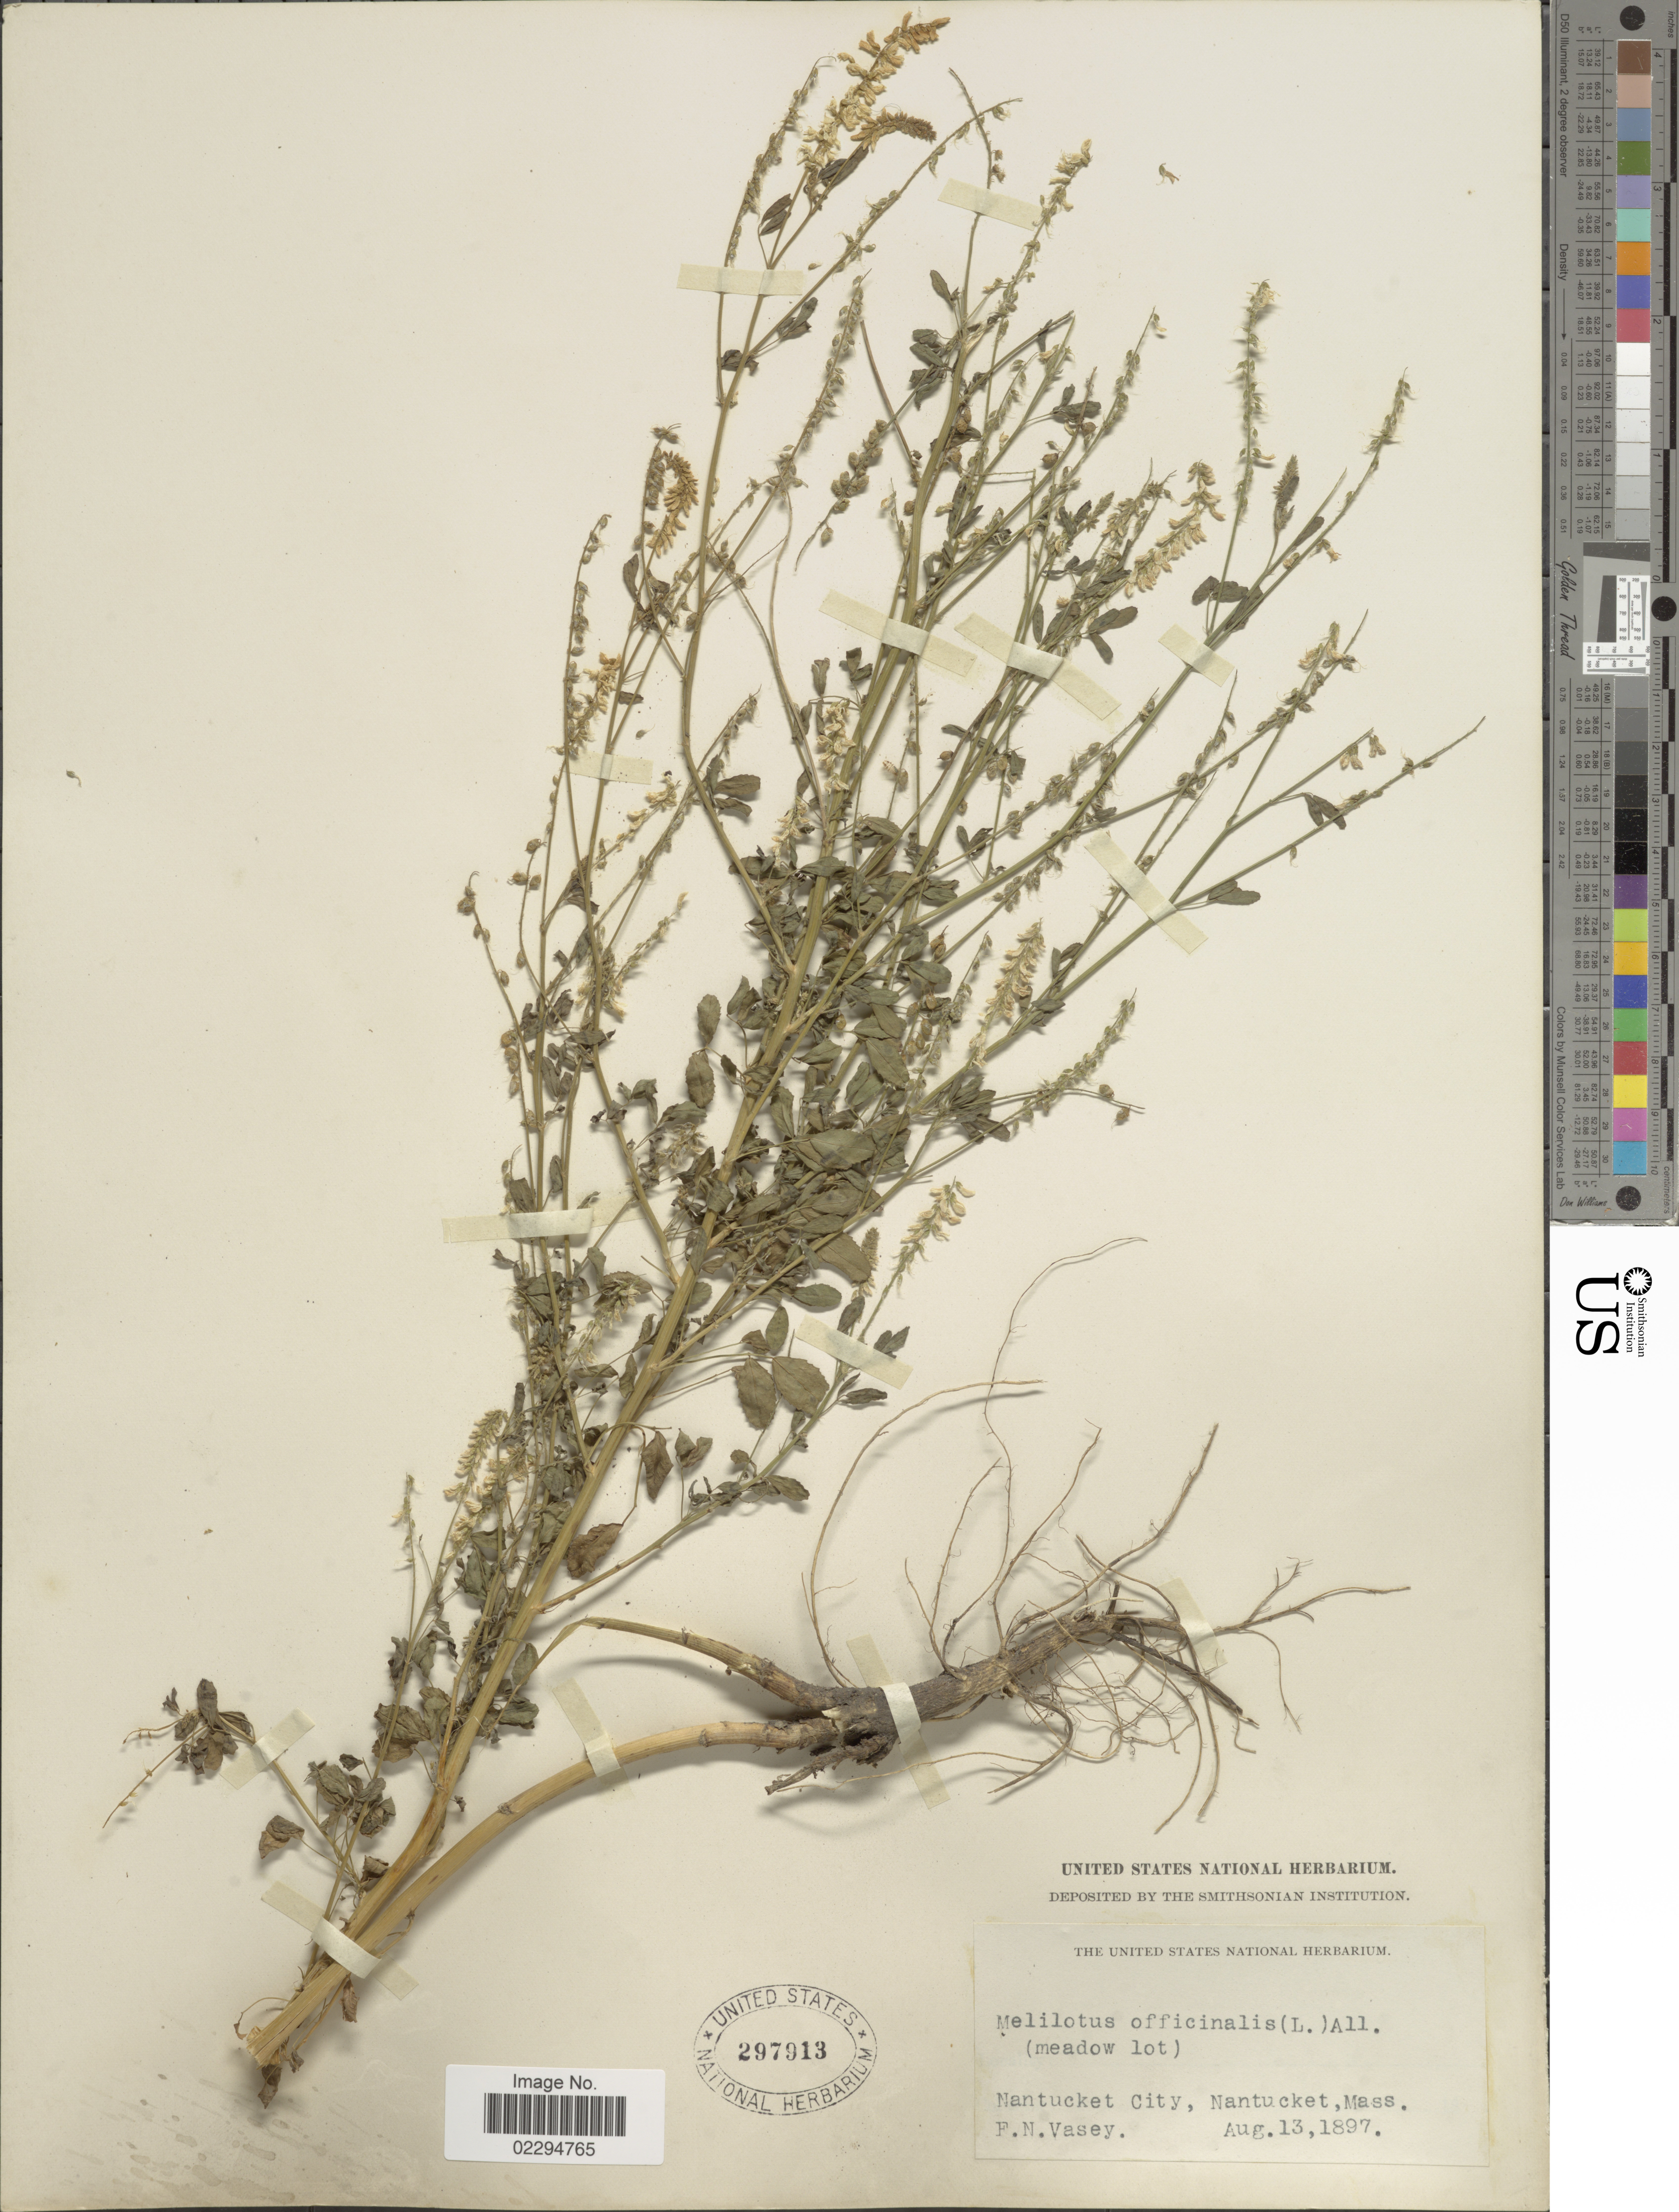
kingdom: Plantae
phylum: Tracheophyta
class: Magnoliopsida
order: Fabales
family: Fabaceae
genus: Melilotus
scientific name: Melilotus officinalis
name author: (L.) Lam.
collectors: F. N. Vasey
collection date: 1897-08-13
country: United States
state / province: Massachusetts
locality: Nantucket City, Nantucket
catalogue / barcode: US 297913